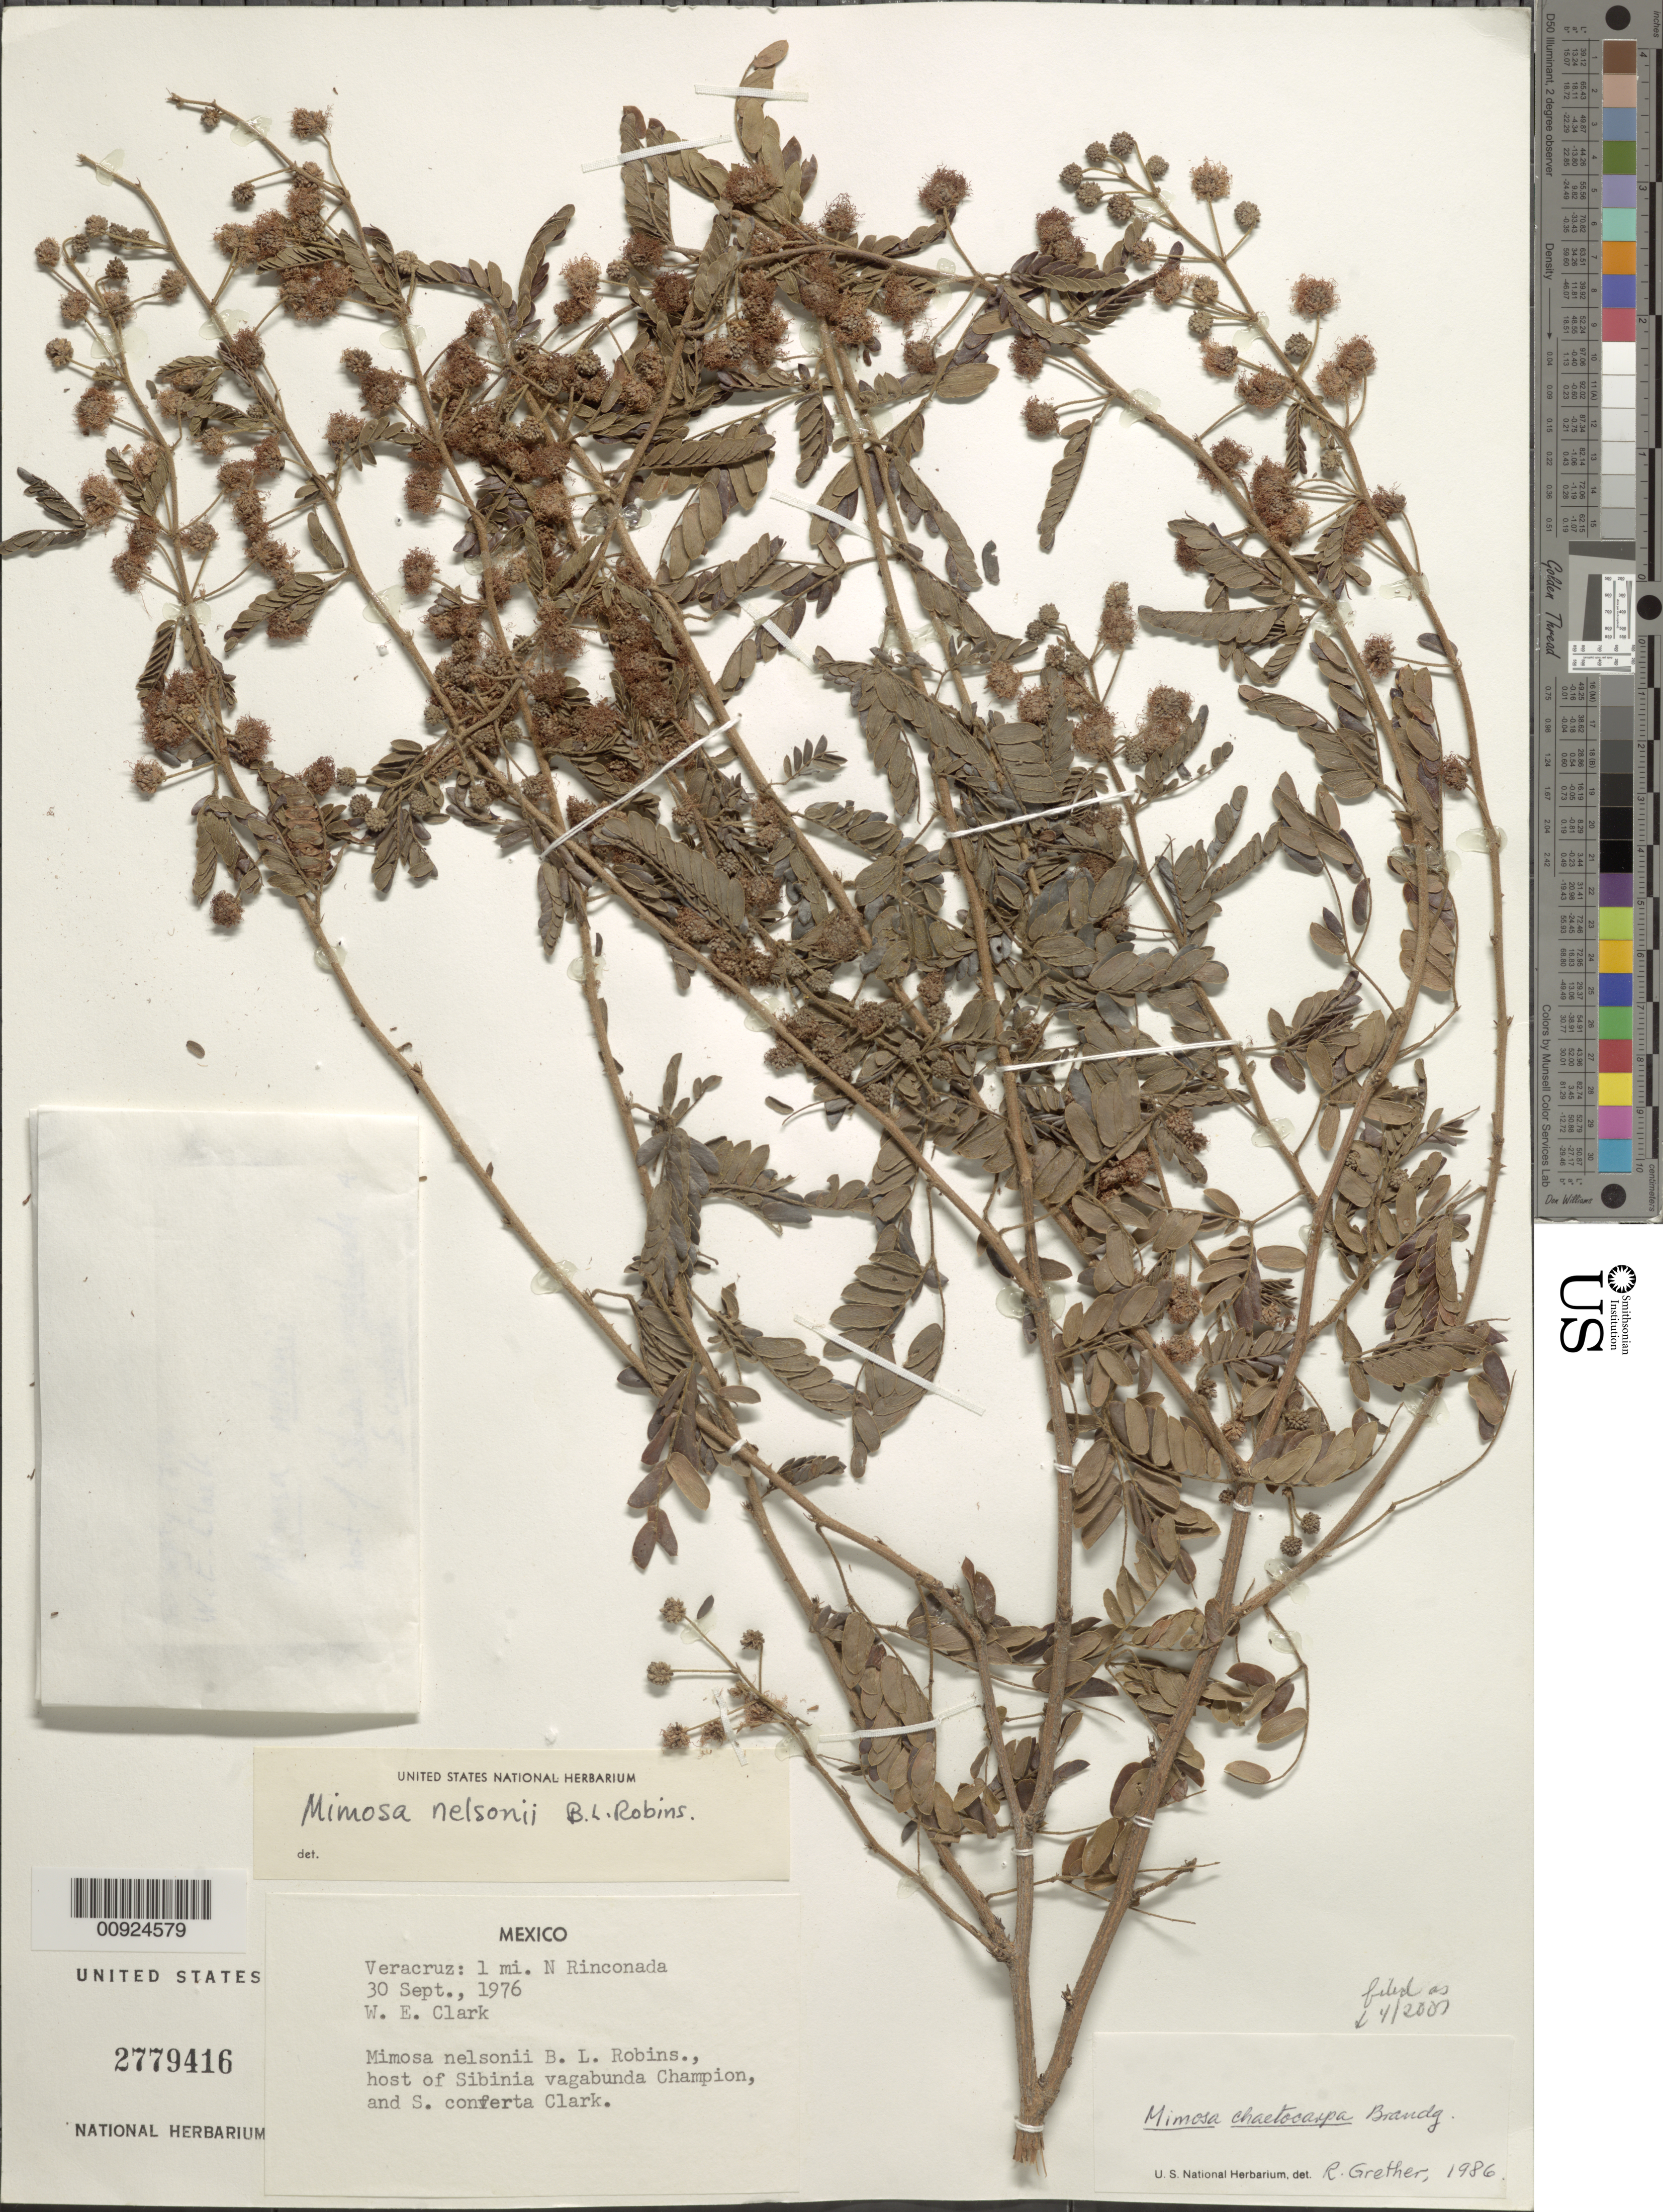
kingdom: Plantae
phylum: Tracheophyta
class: Magnoliopsida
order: Fabales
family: Fabaceae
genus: Mimosa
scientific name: Mimosa chaetocarpa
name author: Brandegee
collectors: Clark, W. E.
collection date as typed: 30 Sep 1976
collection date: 1976-09-30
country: Mexico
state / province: Veracruz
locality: Veracruz: 1 mi. N Rinconada.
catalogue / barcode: US 2779416